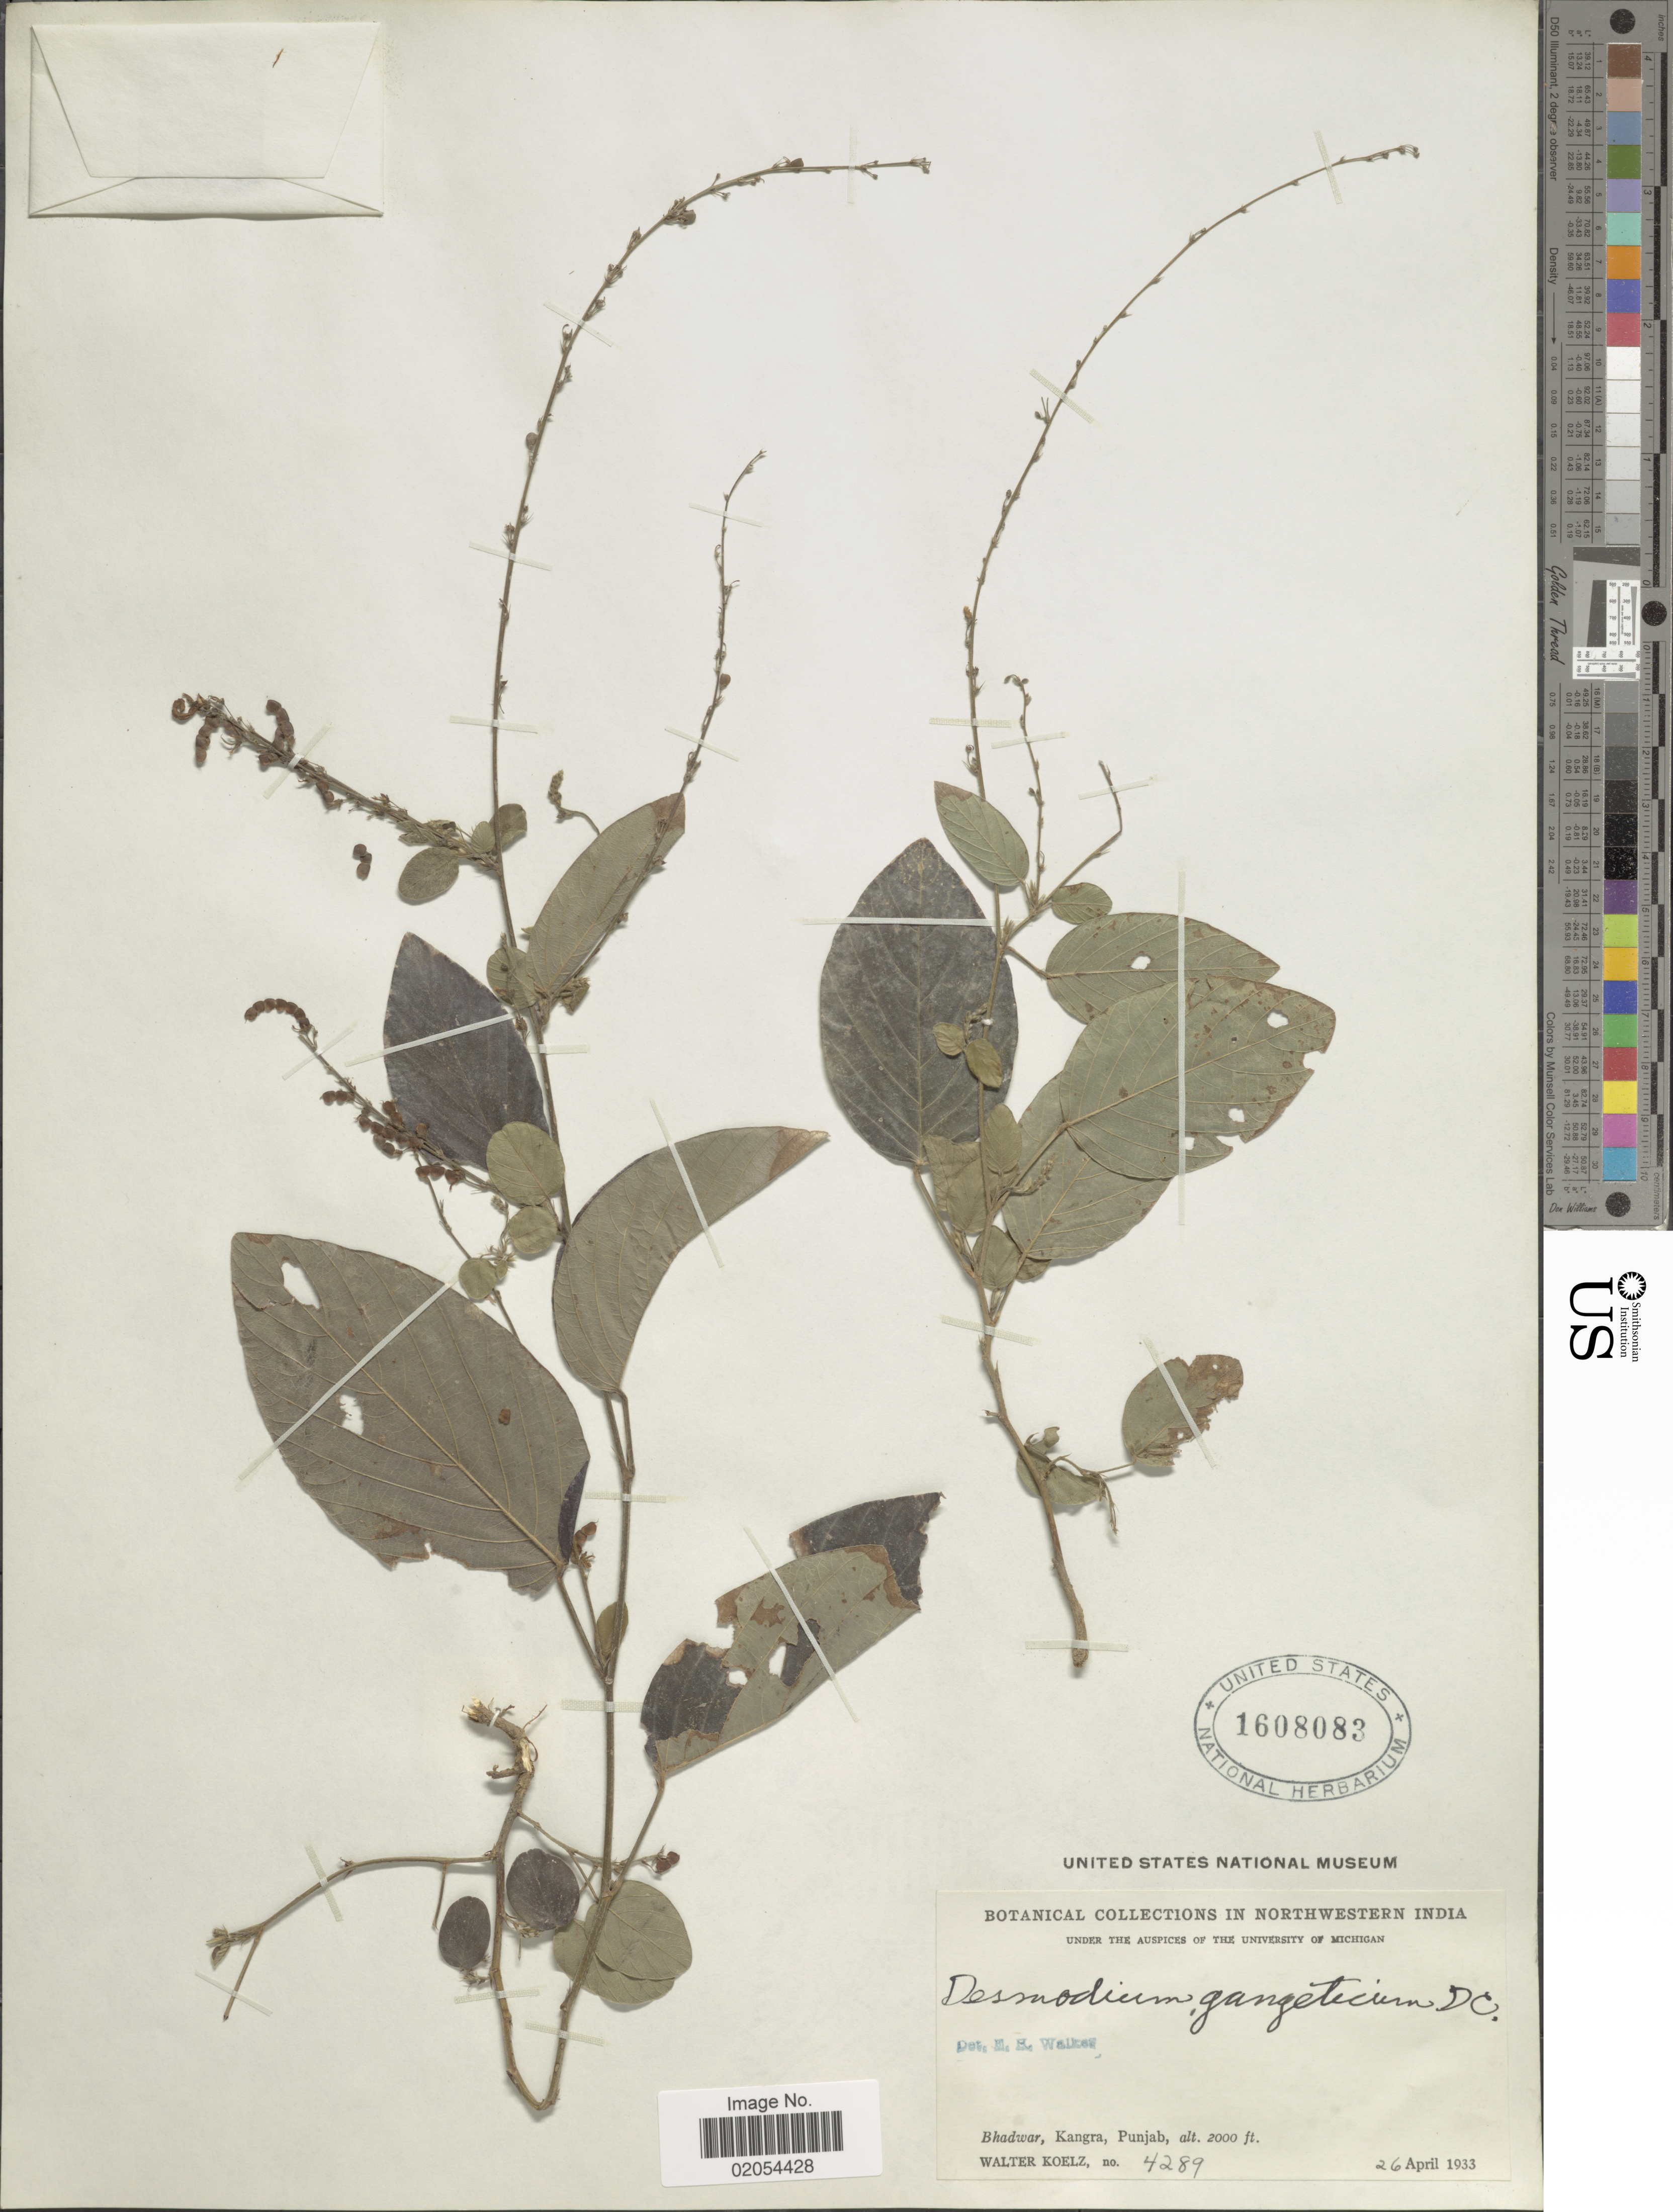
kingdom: Plantae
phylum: Tracheophyta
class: Magnoliopsida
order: Fabales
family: Fabaceae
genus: Pleurolobus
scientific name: Pleurolobus gangeticus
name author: (L.) J. St.-Hil. ex H. Ohashi & K. Ohashi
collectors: W. N. Koelz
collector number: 4289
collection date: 1933-04-26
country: India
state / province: Punjab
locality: In Northwestern India, Bhadwar, Kangra, Punjab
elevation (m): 610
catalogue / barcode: US 1608083